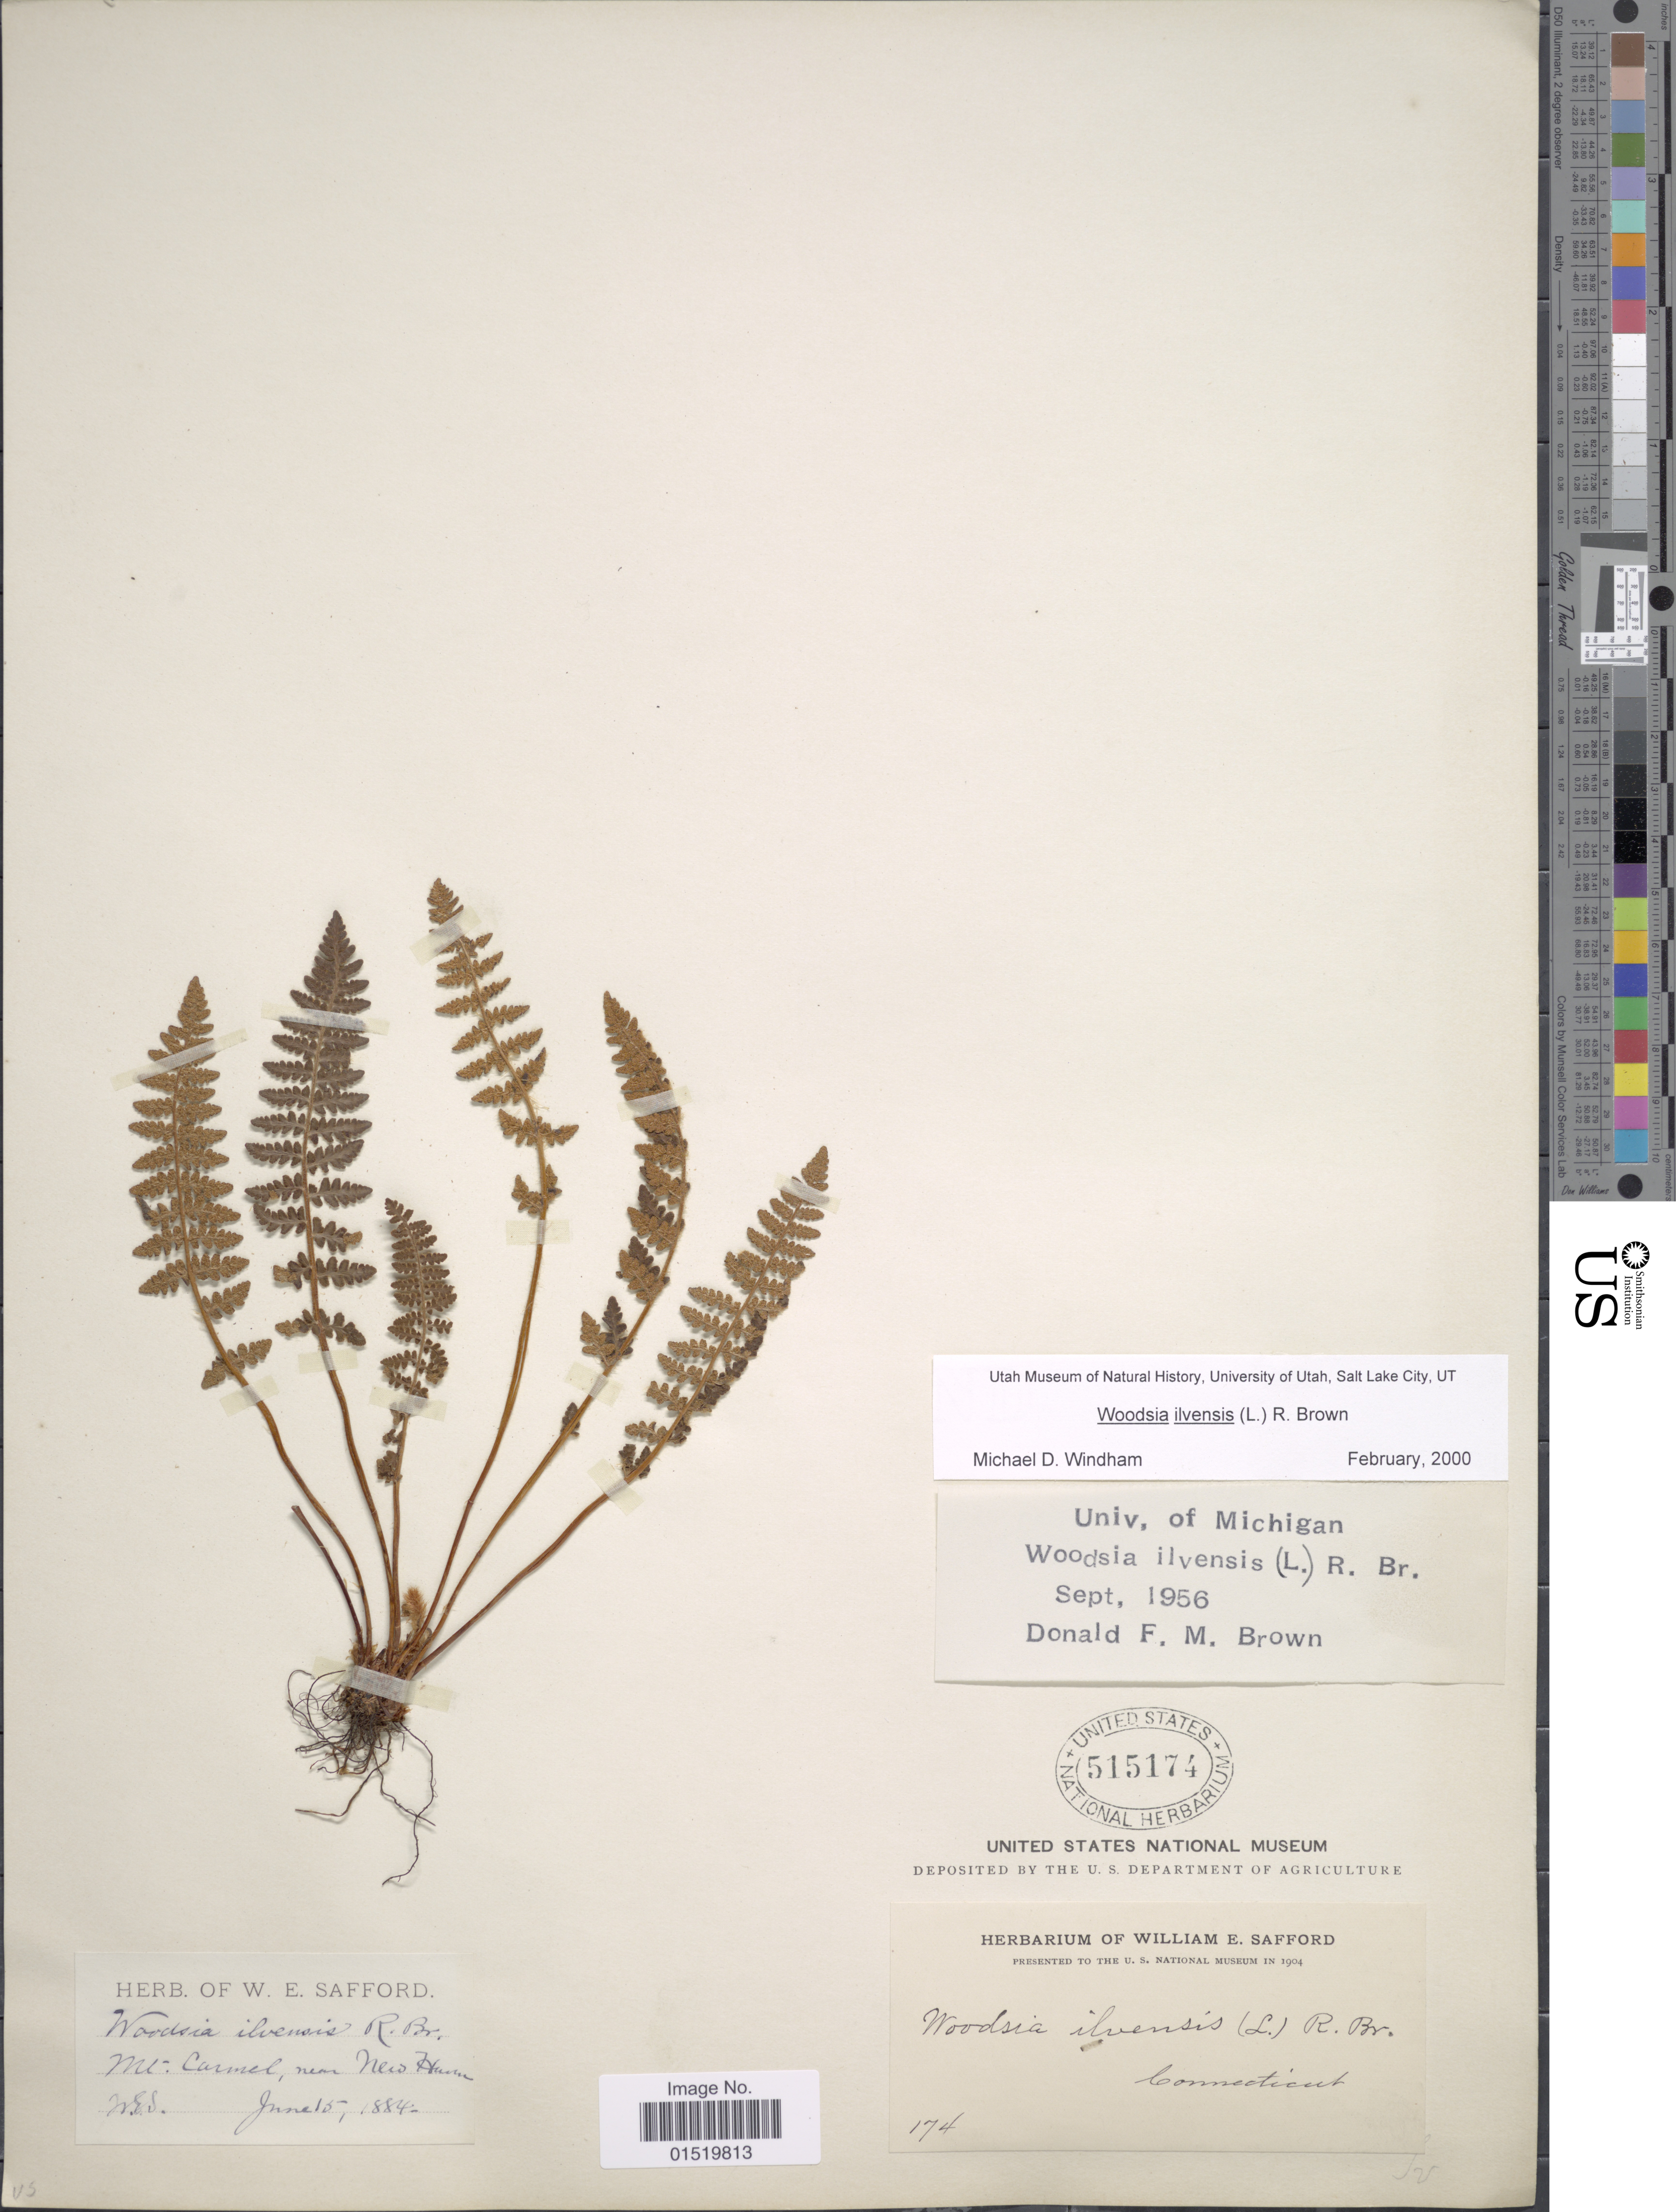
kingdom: Plantae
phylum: Tracheophyta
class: Polypodiopsida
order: Polypodiales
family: Woodsiaceae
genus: Woodsia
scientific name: Woodsia ilvensis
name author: (L.) R. Br.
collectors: ex herb. W. E. Safford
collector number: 174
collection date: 1904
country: United States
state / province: Connecticut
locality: Mt. Carmel, near New Haven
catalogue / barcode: US 515174